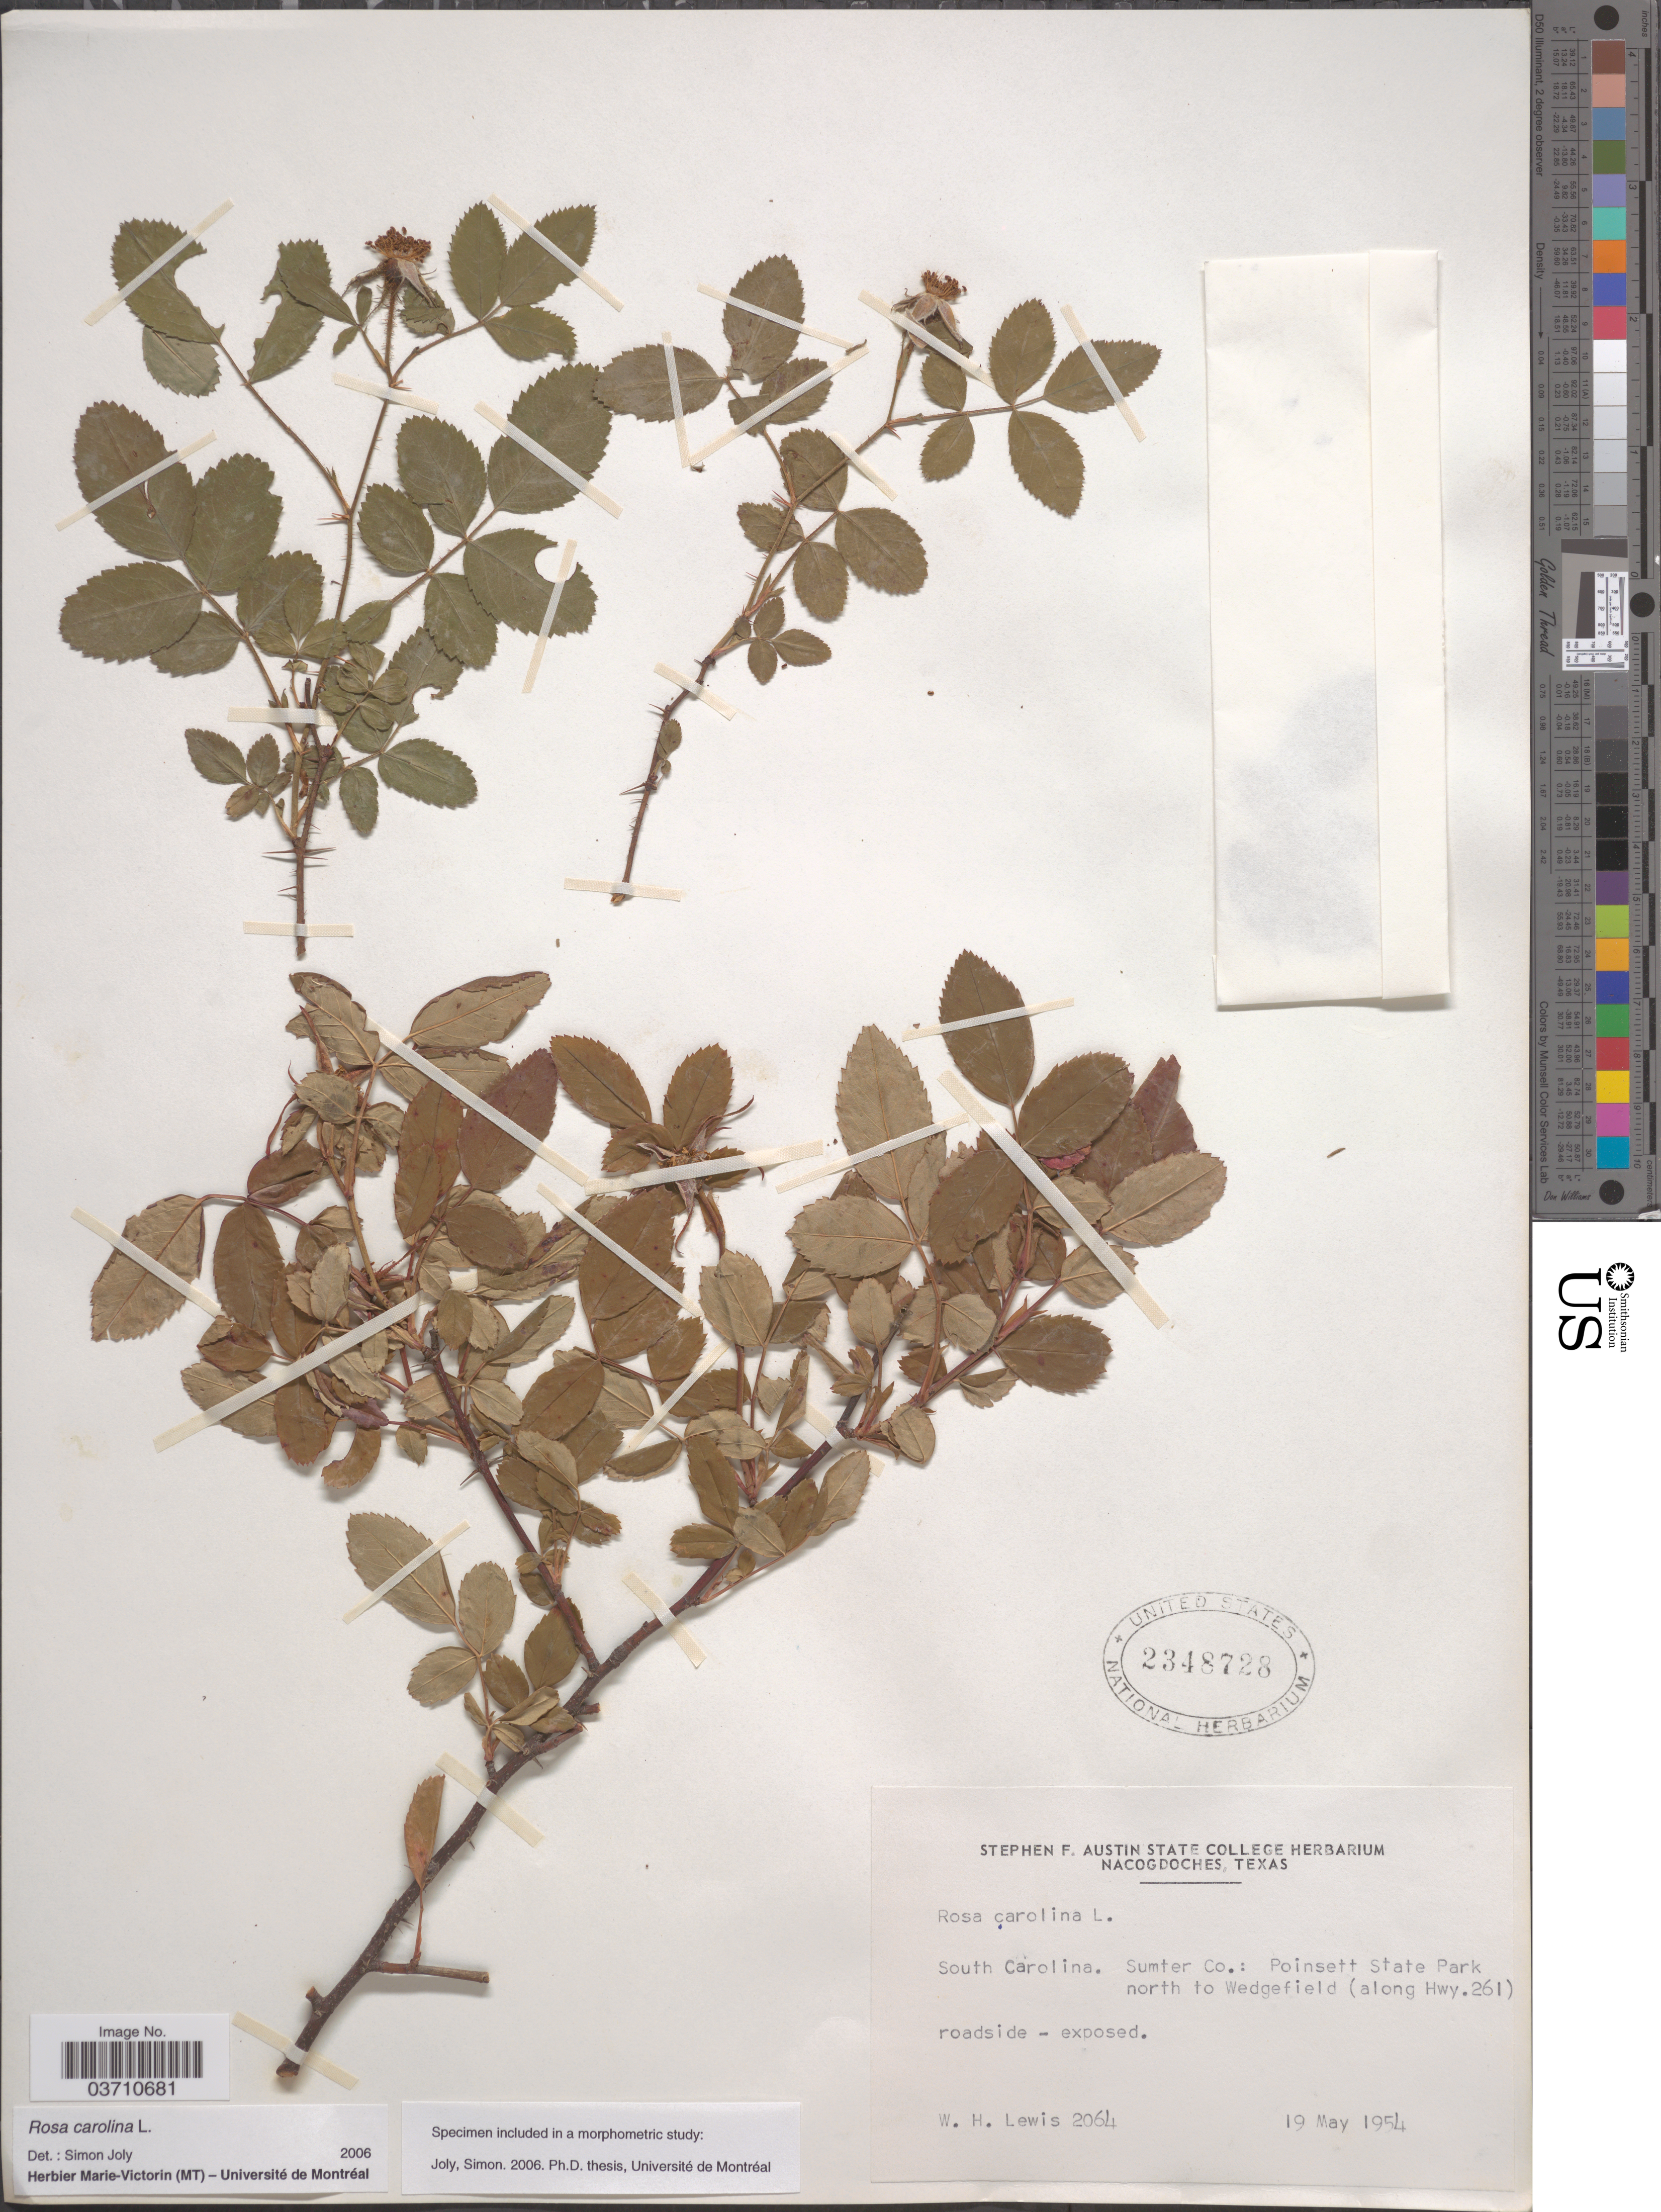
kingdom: Plantae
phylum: Tracheophyta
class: Magnoliopsida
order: Rosales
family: Rosaceae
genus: Rosa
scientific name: Rosa carolina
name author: L.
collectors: W. H. Lewis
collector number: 2064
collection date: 1954-05-19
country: United States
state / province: South Carolina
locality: Sumter Co.: Poinsett State Park north to Wedgefield (along Hwy. 261).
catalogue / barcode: US 2348728